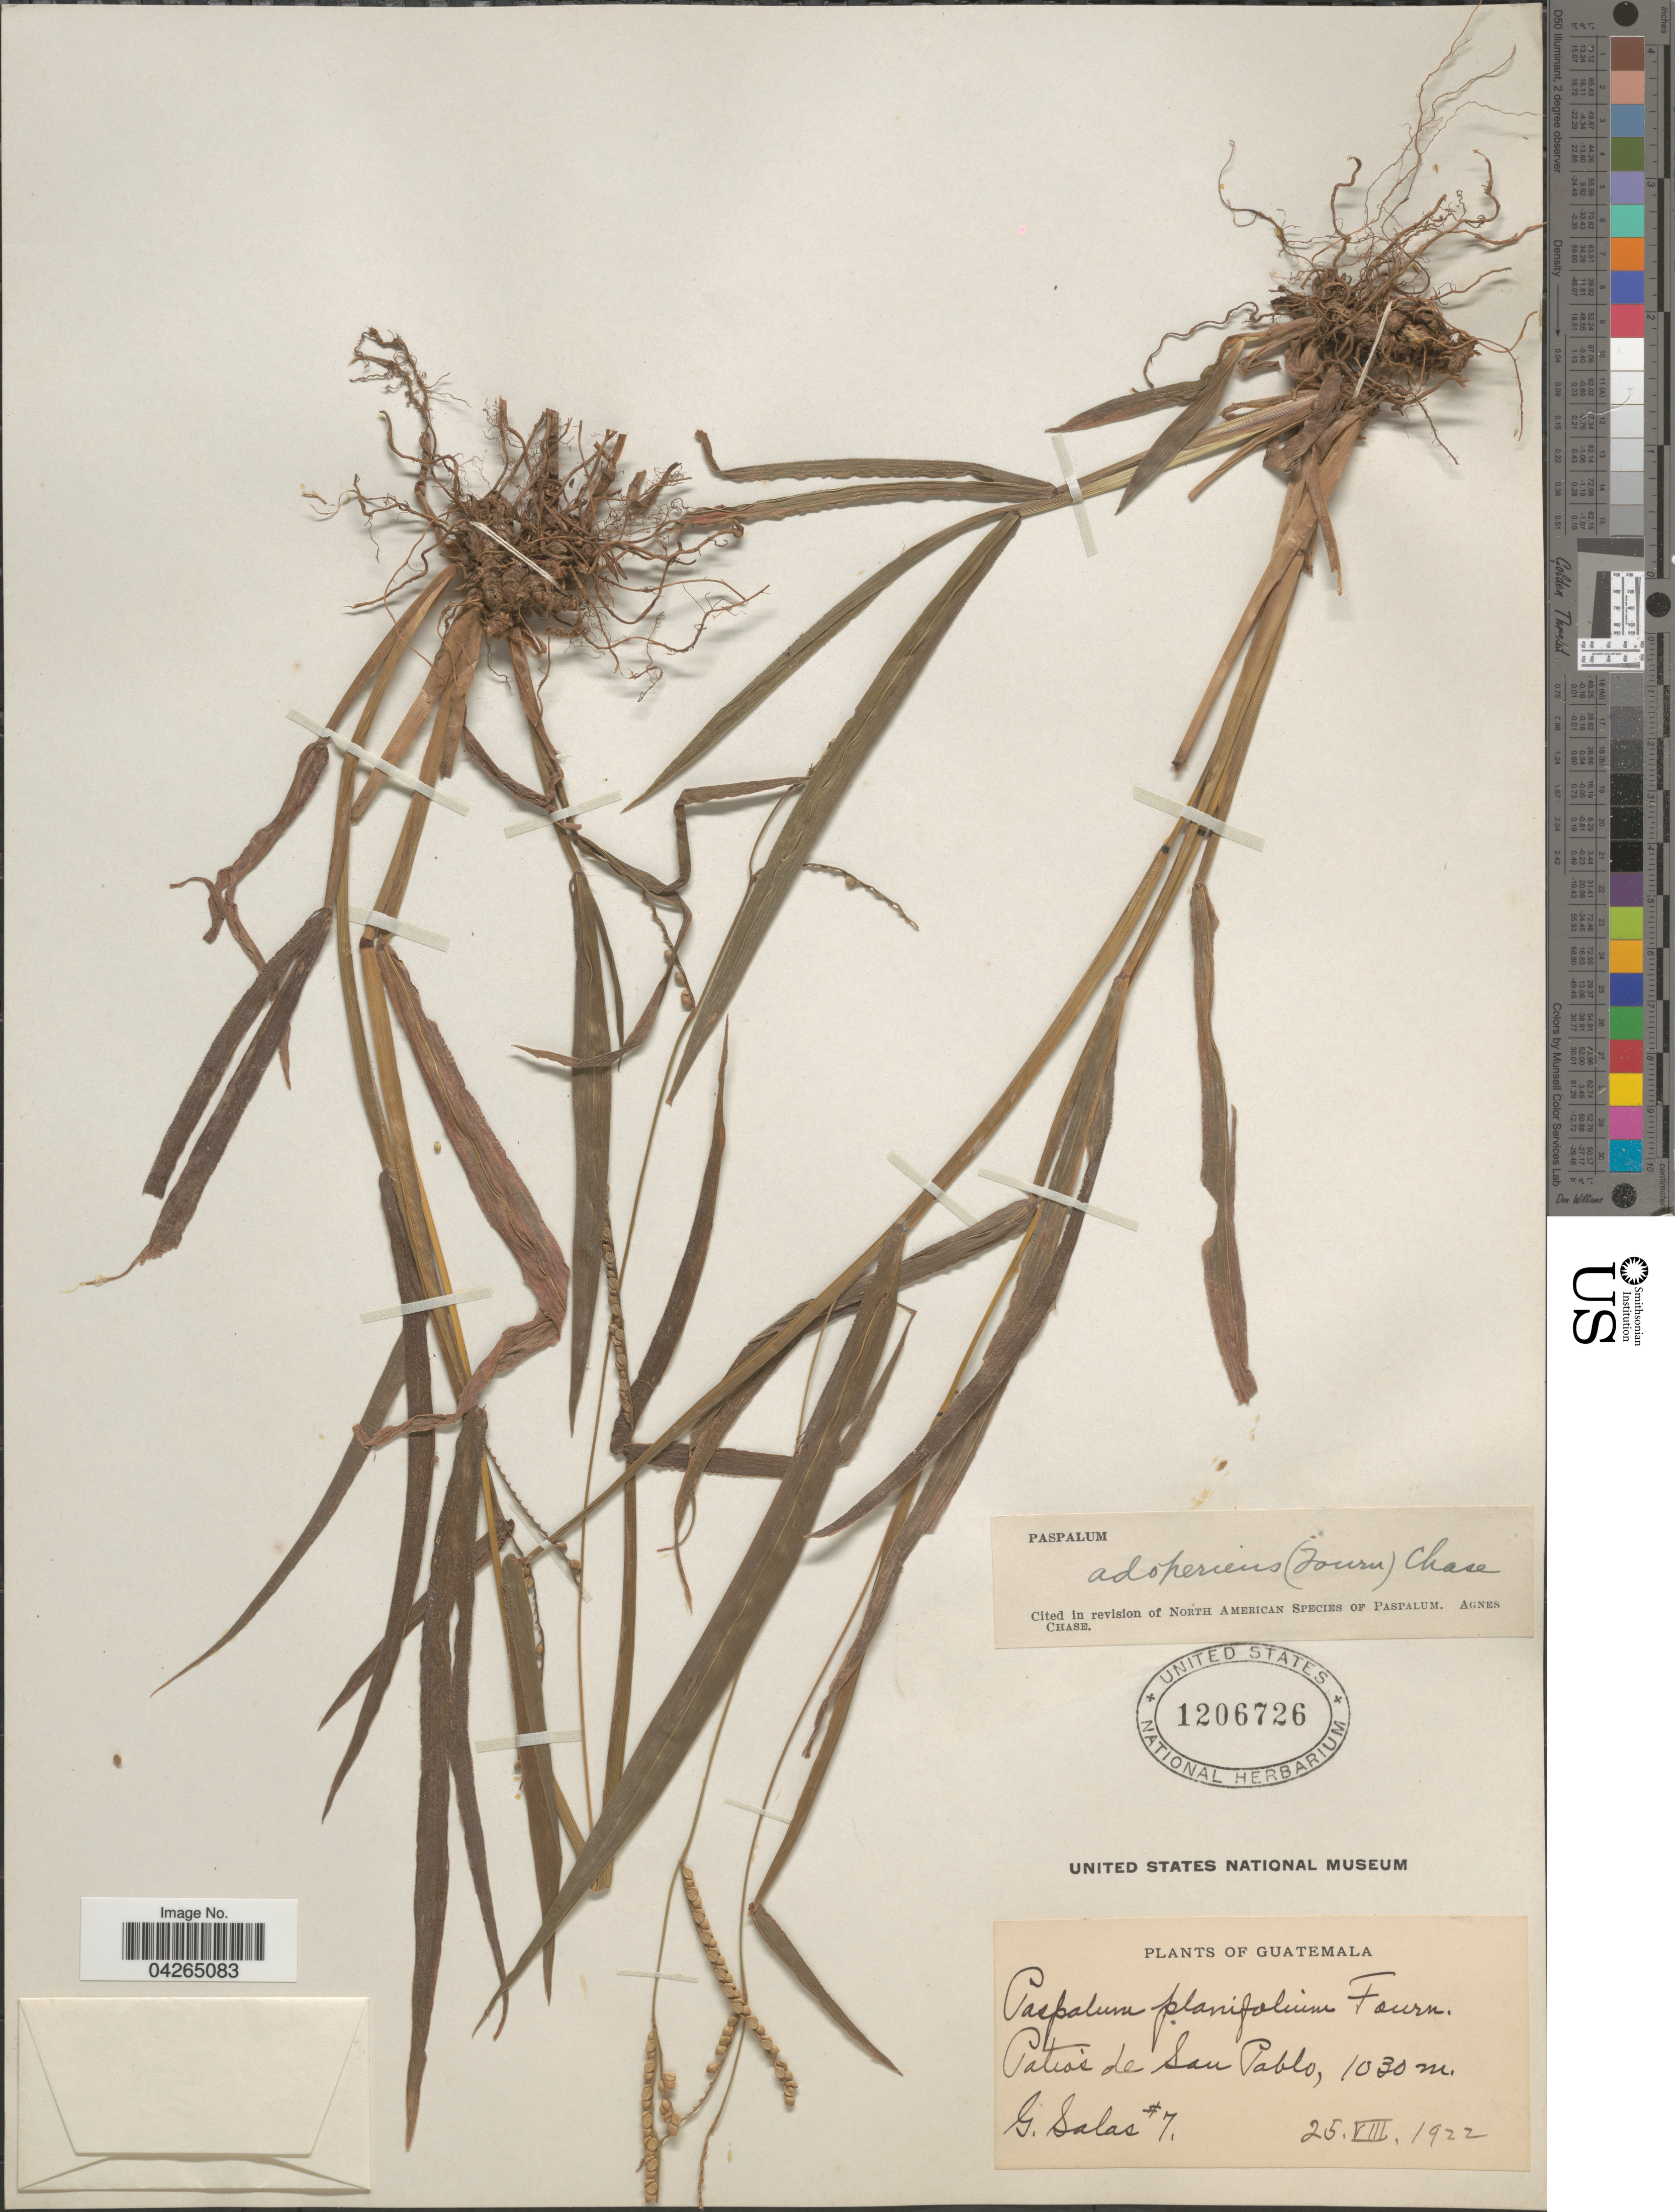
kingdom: Plantae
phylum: Tracheophyta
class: Liliopsida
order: Poales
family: Poaceae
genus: Paspalum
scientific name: Paspalum adoperiens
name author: (E. Fourn.) Chase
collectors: G. Salas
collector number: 7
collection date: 1922-08-25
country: Guatemala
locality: Patios de San Pablo.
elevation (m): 1030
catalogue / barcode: US 1206726